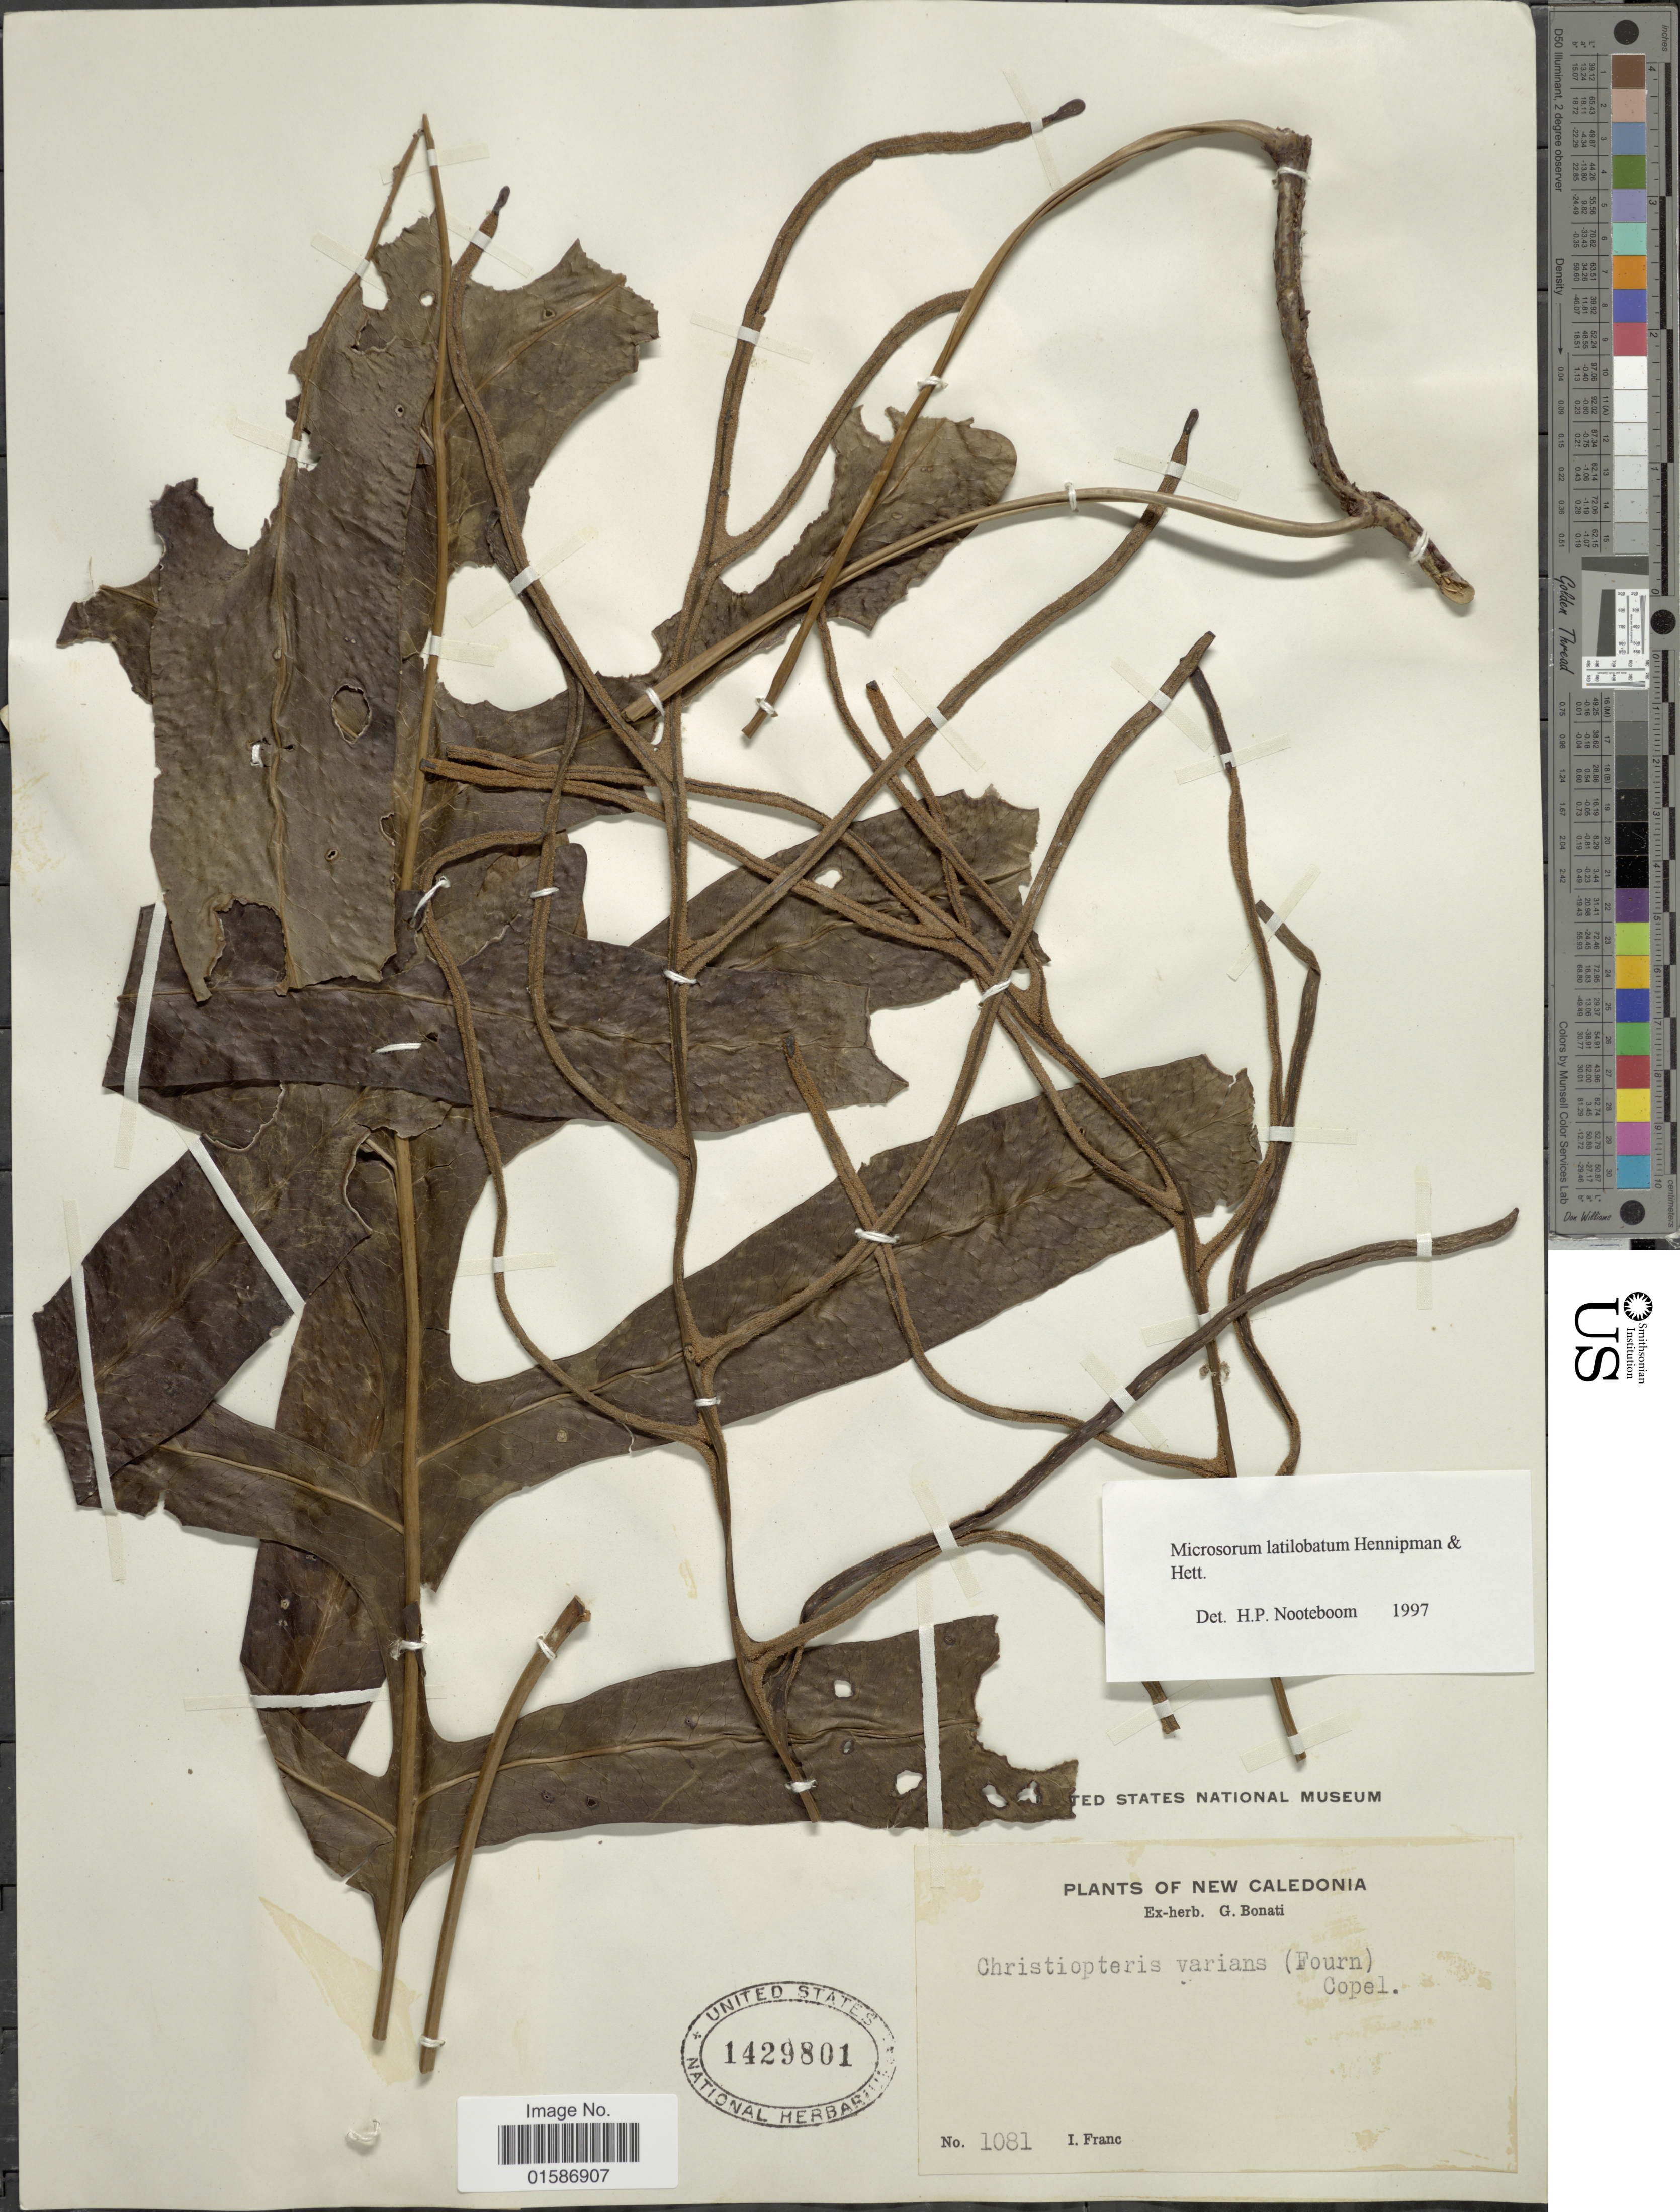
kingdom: Plantae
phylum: Tracheophyta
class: Polypodiopsida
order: Polypodiales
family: Polypodiaceae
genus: Microsorum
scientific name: Microsorum latilobatum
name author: Hennipman & Hett.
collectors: I. Franc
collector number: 1081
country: New Caledonia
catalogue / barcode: US 1429801